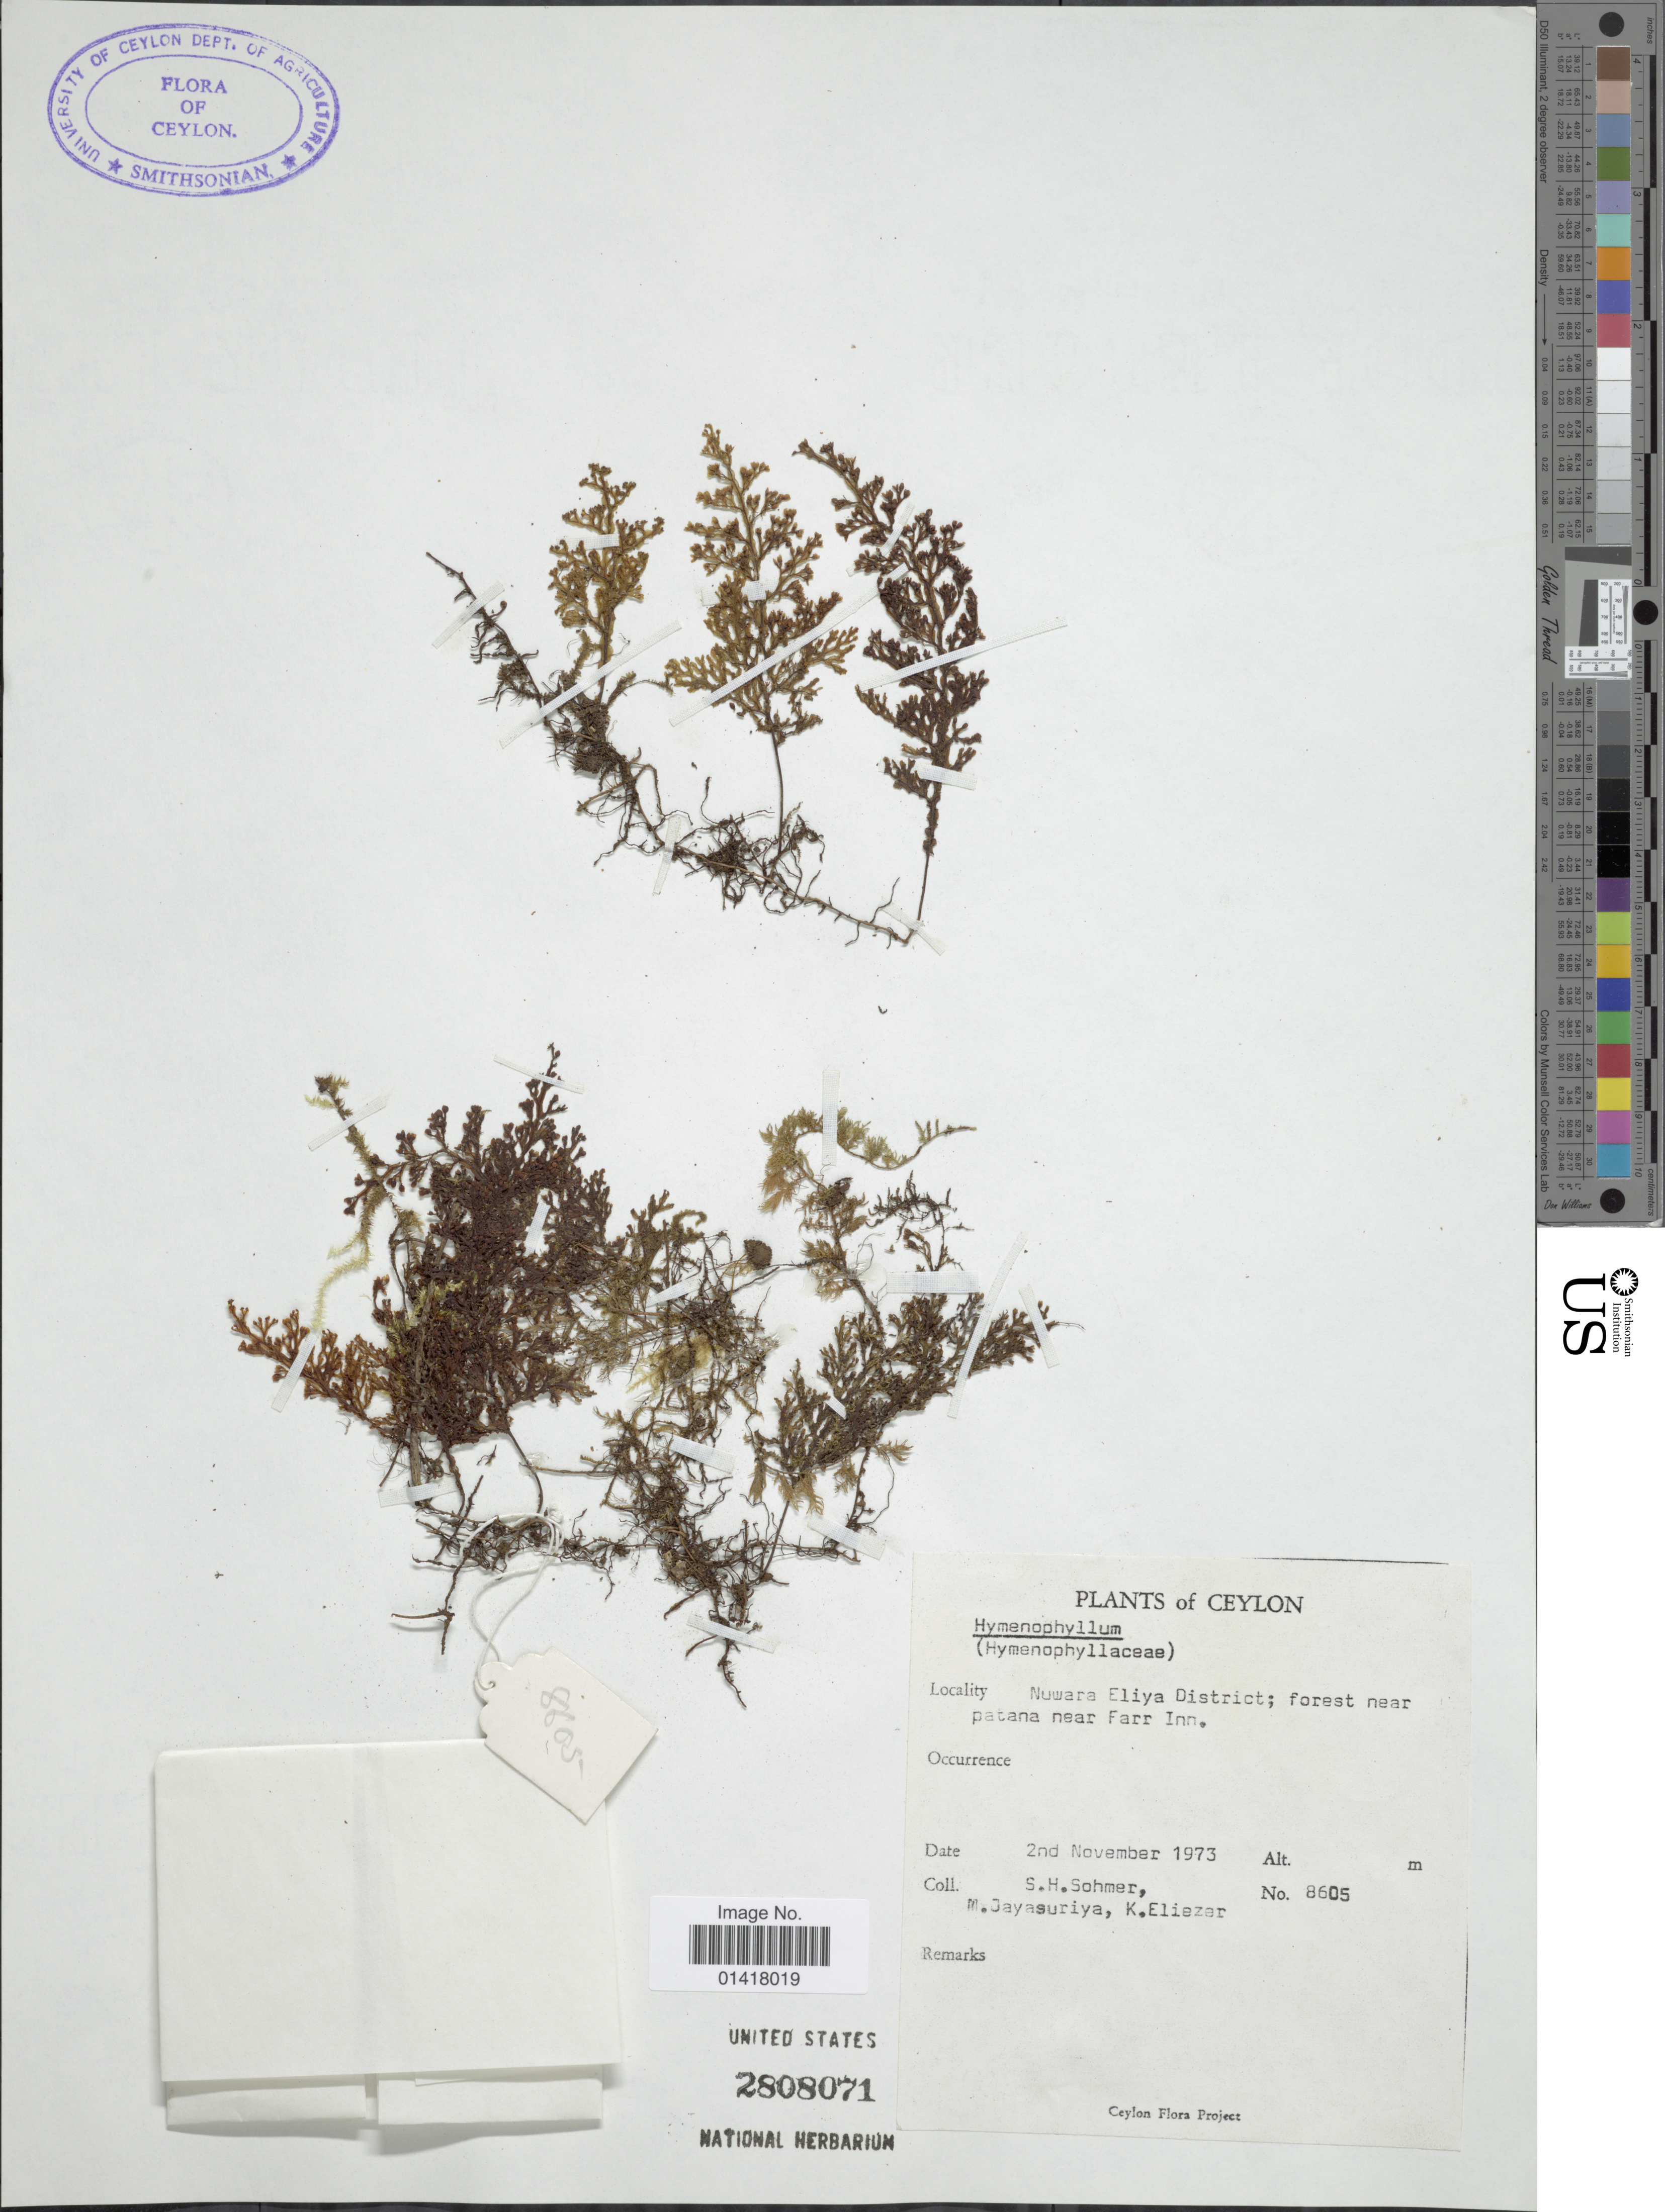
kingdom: Plantae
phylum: Tracheophyta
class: Polypodiopsida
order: Hymenophyllales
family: Hymenophyllaceae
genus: Hymenophyllum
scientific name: Hymenophyllum sp.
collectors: S. H. Sohmer, M. Jayasuriya & K. Eliezer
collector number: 8605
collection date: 1973-11-02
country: Sri Lanka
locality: Ceylon, Nuwara Eliya District; forest near patana near Farr Inn.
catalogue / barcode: US 2808071